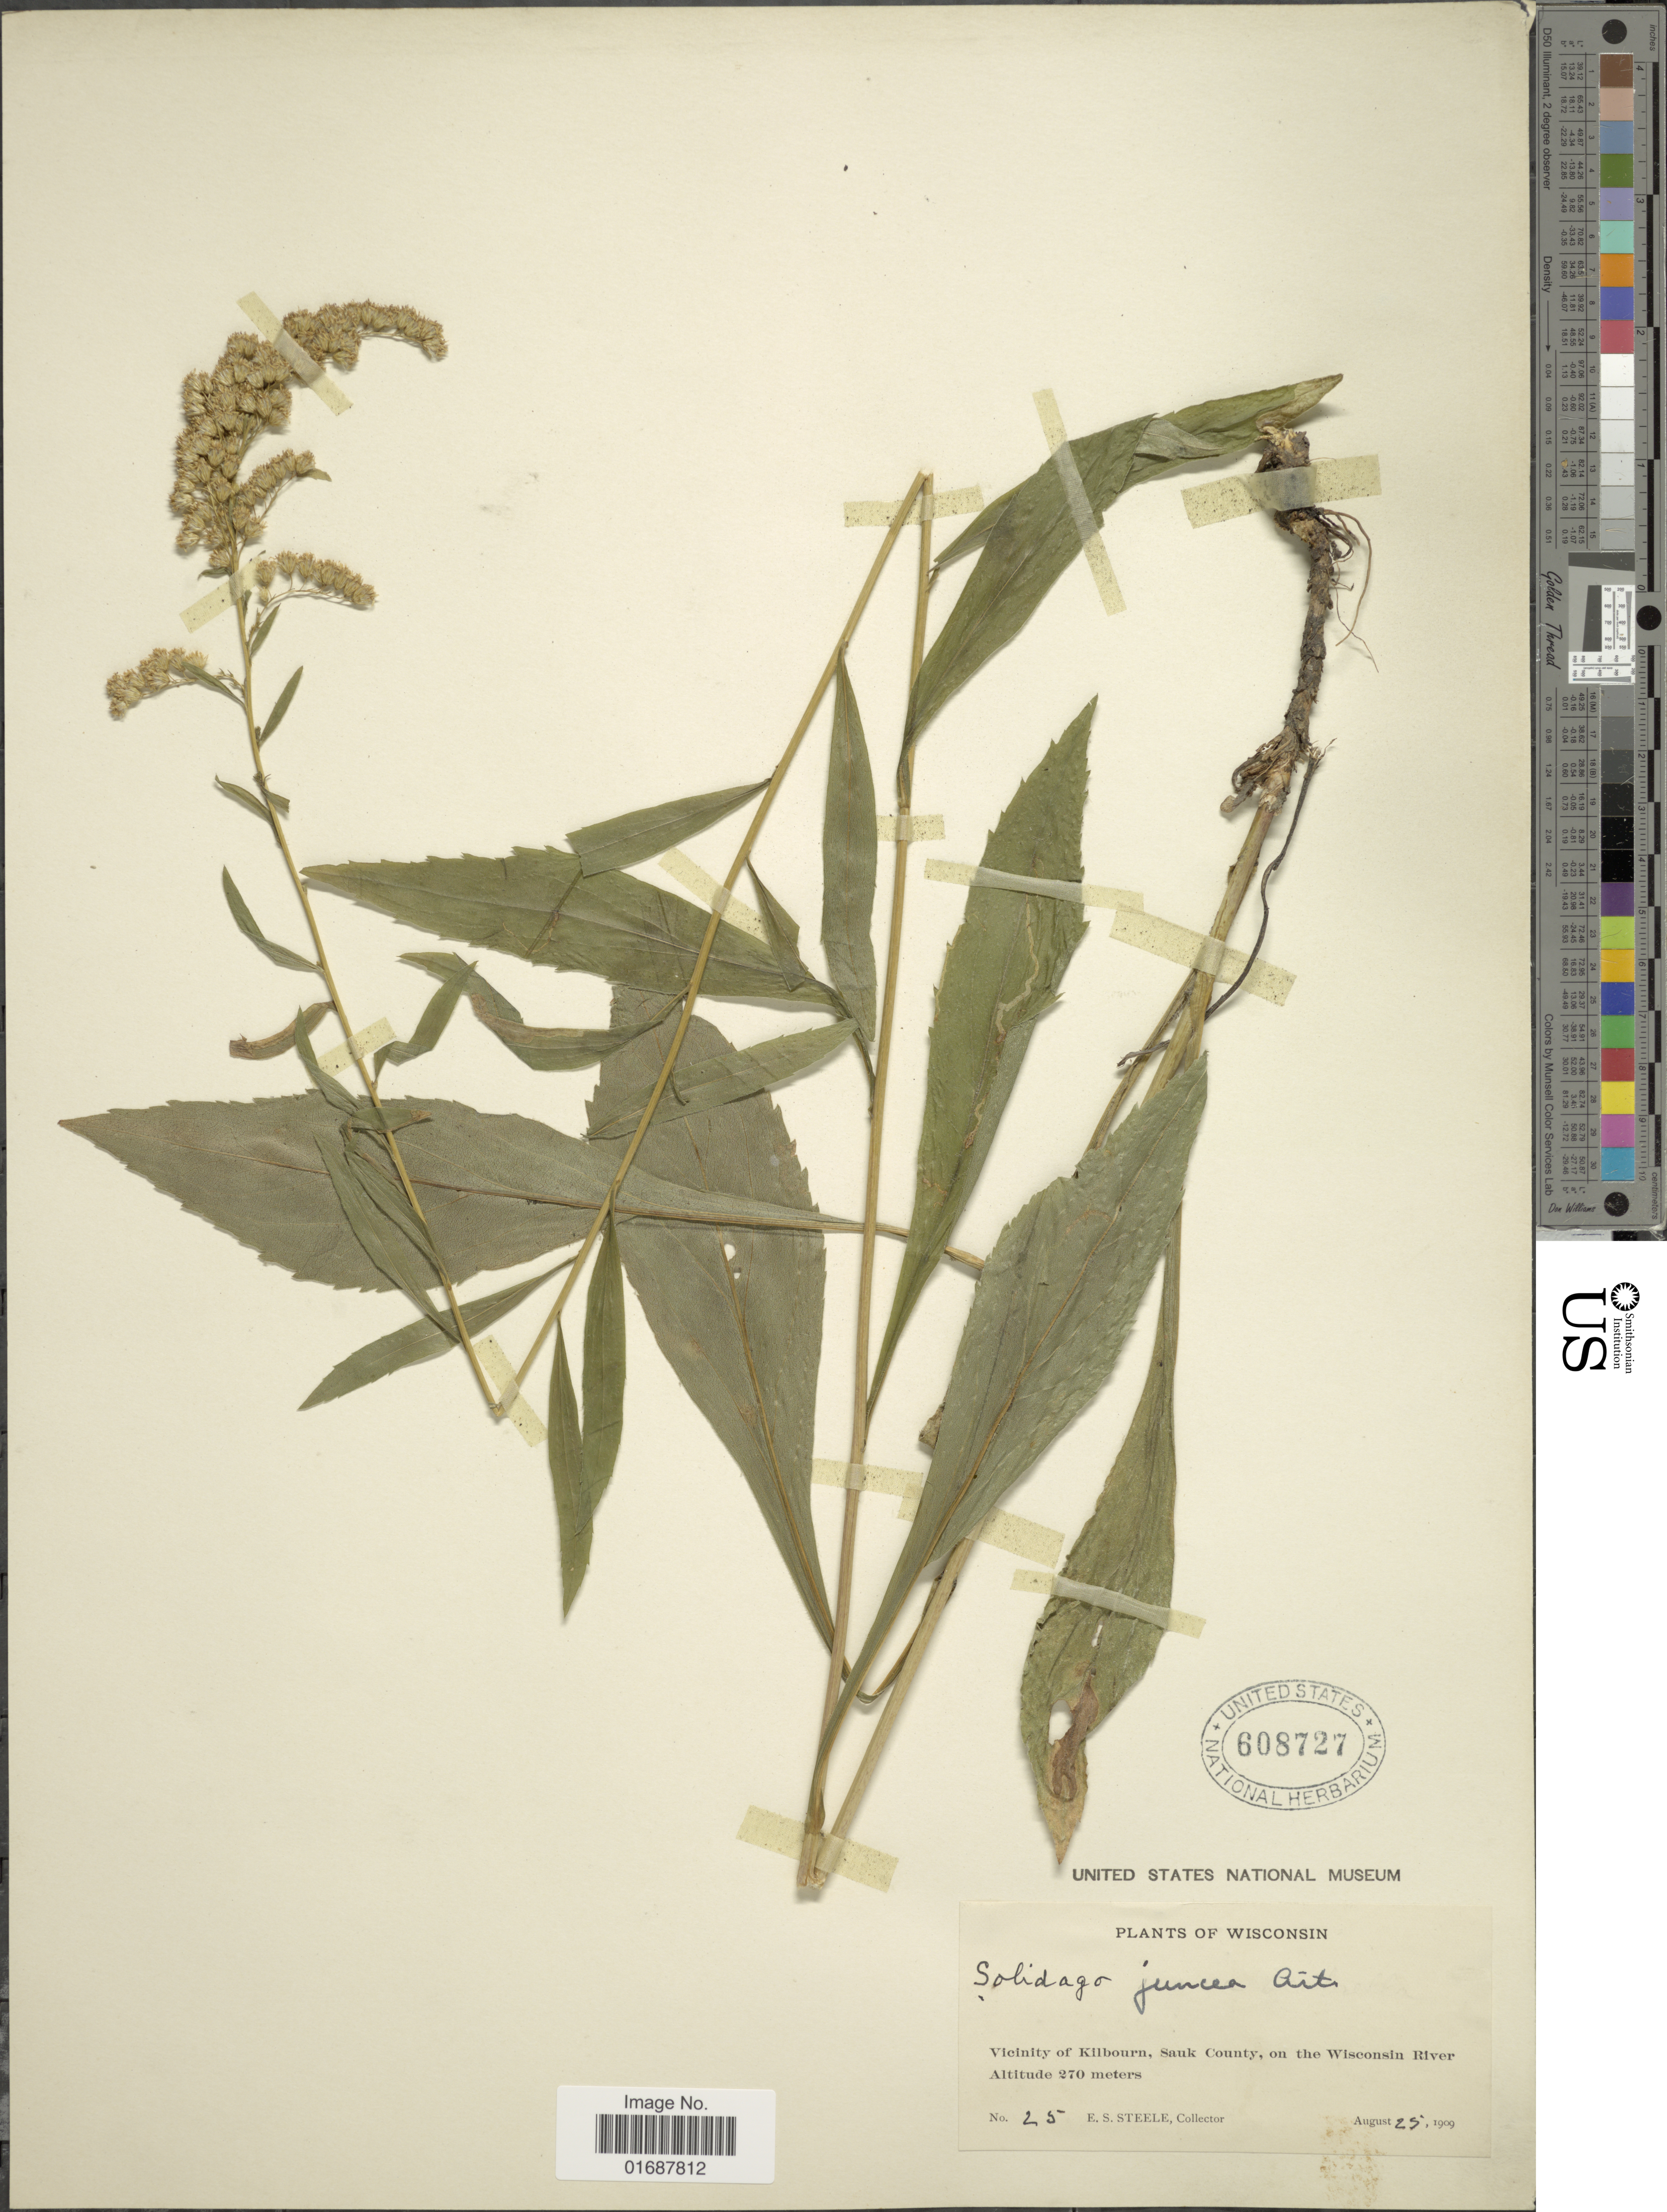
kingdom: Plantae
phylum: Tracheophyta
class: Magnoliopsida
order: Asterales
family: Asteraceae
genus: Solidago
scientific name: Solidago juncea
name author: Aiton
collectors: E. Steele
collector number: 25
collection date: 1909-08-25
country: United States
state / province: Wisconsin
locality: Vicinity of Kilbourn, Sauk County, on the Wisconsin River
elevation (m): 270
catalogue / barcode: US 608727